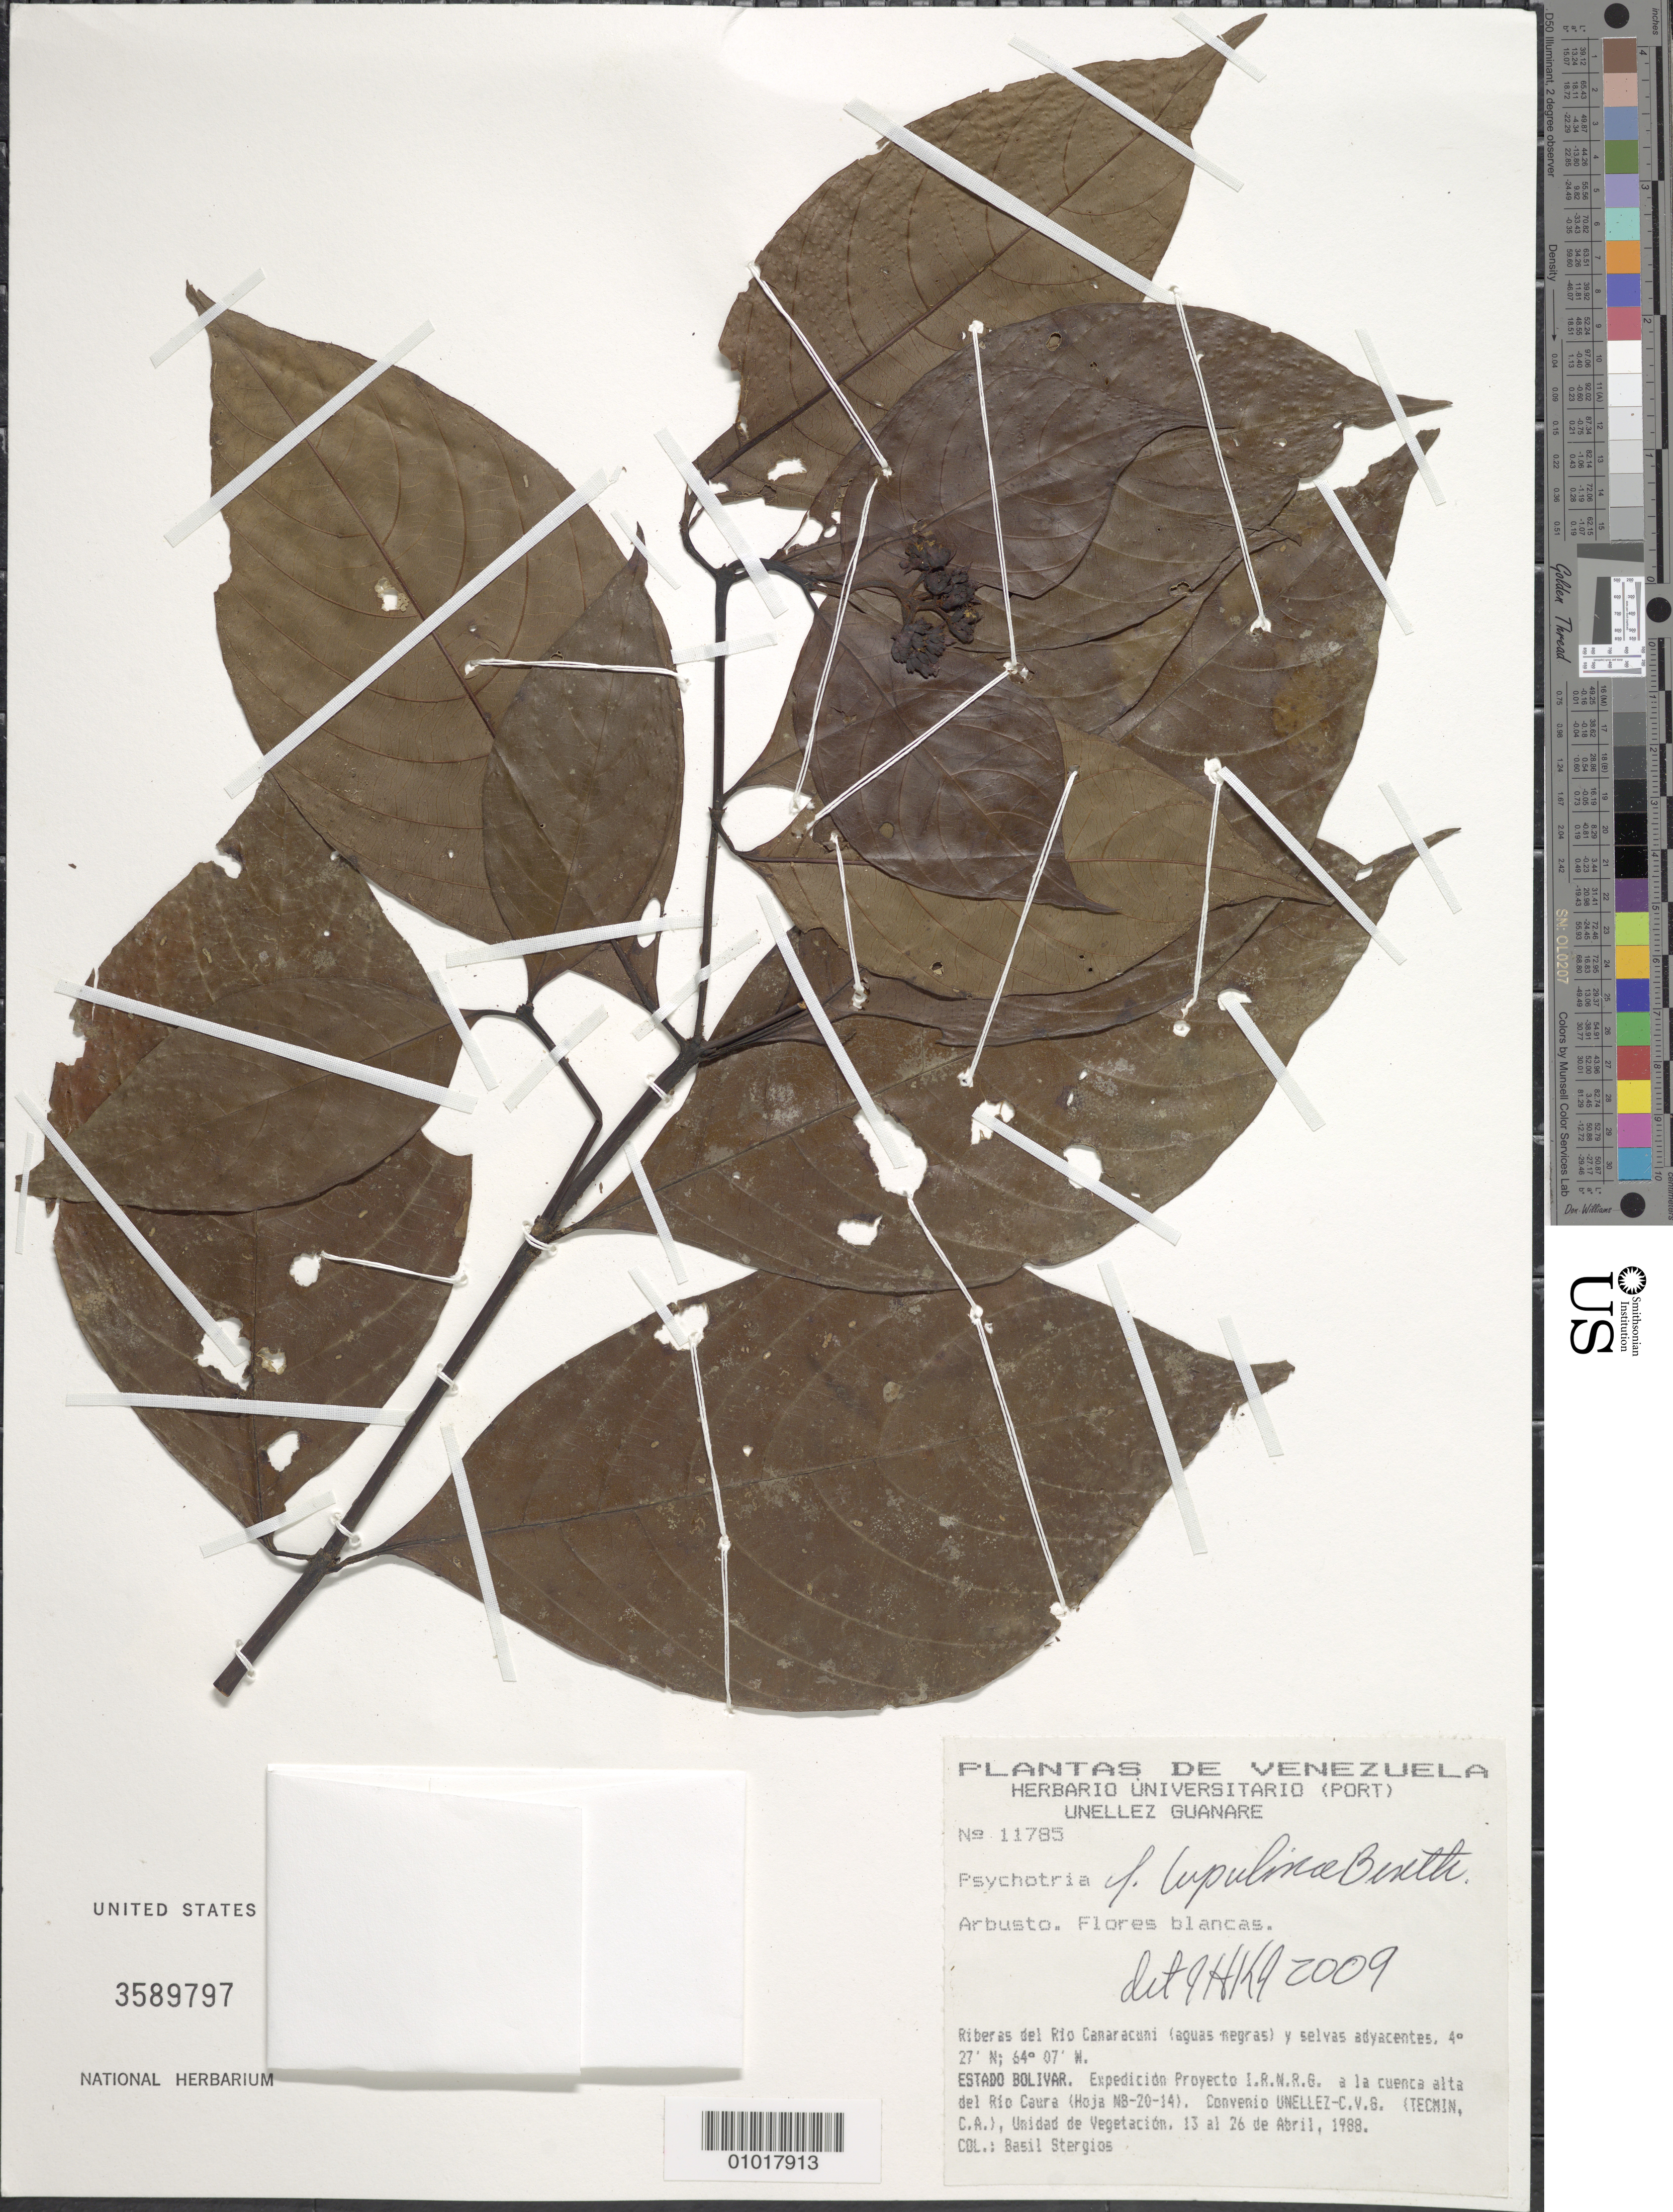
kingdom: Plantae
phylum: Tracheophyta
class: Magnoliopsida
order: Gentianales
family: Rubiaceae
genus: Psychotria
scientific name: Psychotria lupulina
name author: Benth.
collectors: B. G. Stergios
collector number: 11785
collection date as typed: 13-Apr-88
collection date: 1988-04-13/1988-04-26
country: Venezuela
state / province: Bolívar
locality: Riberas del rio Canaracuni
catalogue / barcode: US 3589797